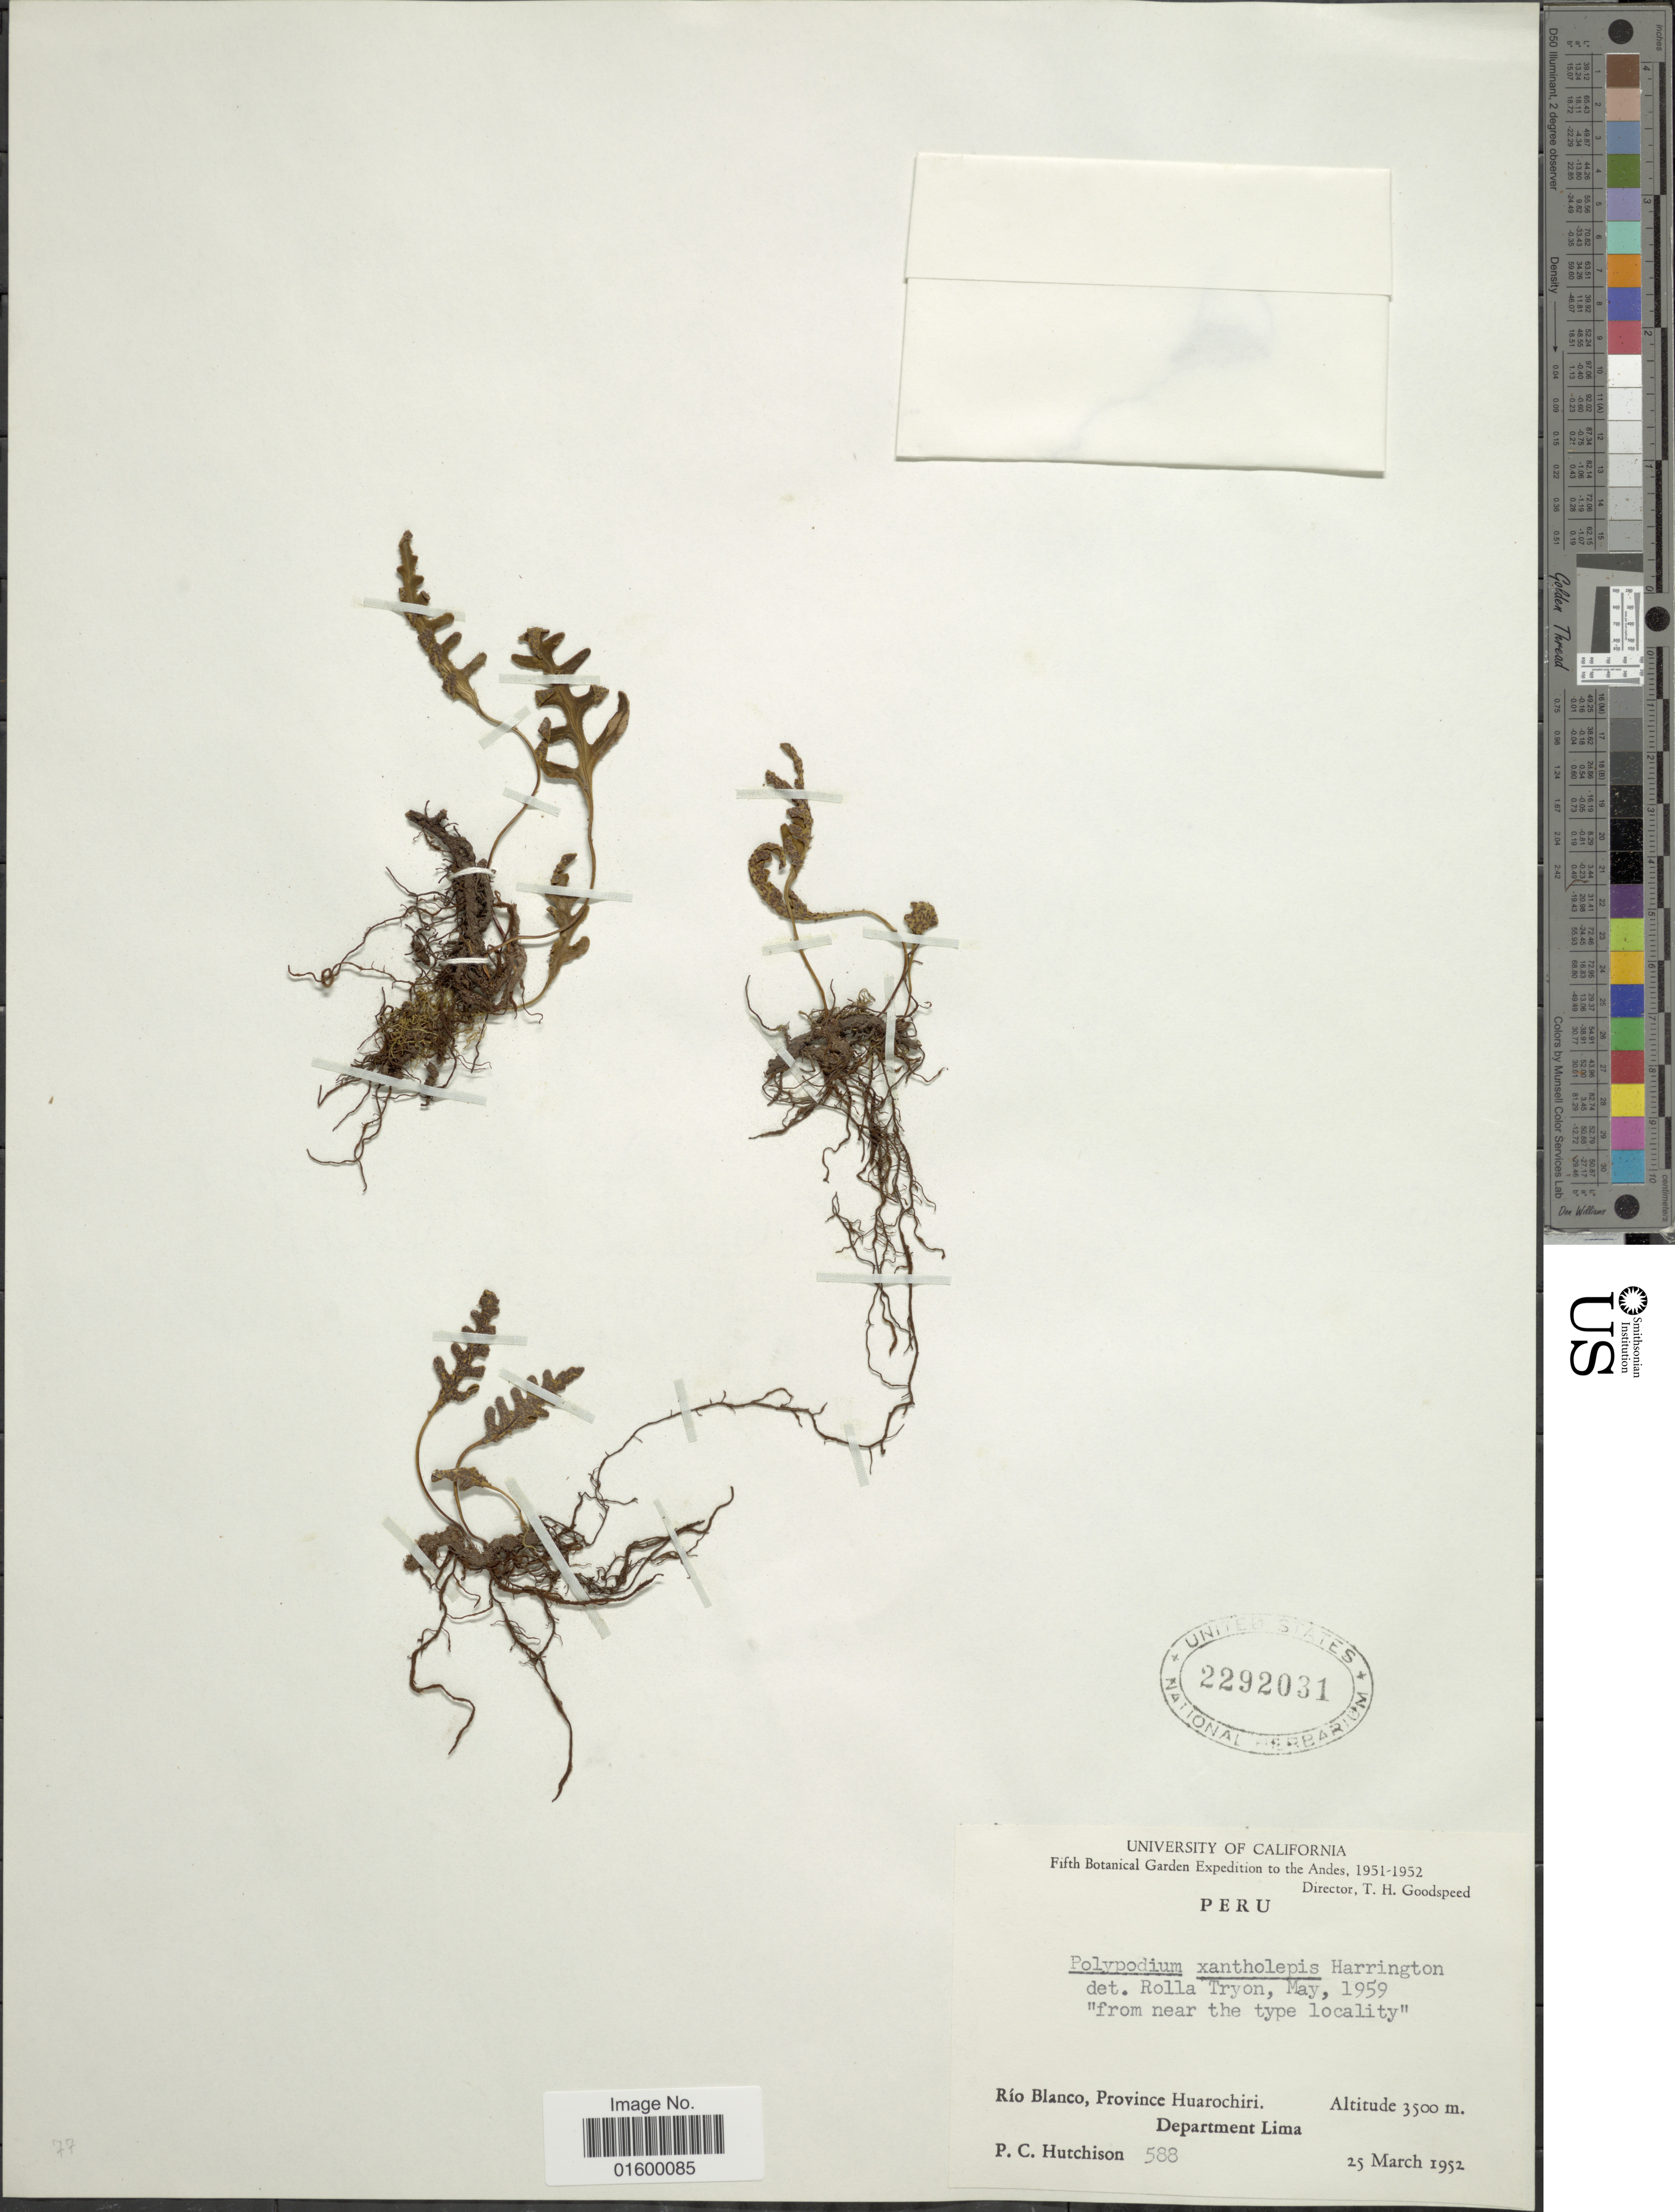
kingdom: Plantae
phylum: Tracheophyta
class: Polypodiopsida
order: Polypodiales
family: Polypodiaceae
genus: Pleopeltis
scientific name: Pleopeltis xantholepis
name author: (Harr.) A.R. Sm.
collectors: P. C. Hutchison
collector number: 588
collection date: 1952-03-25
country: Peru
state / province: Lima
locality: Rio Blanco, Province Huarochiri, Department Lima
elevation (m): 3500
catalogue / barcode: US 2292031